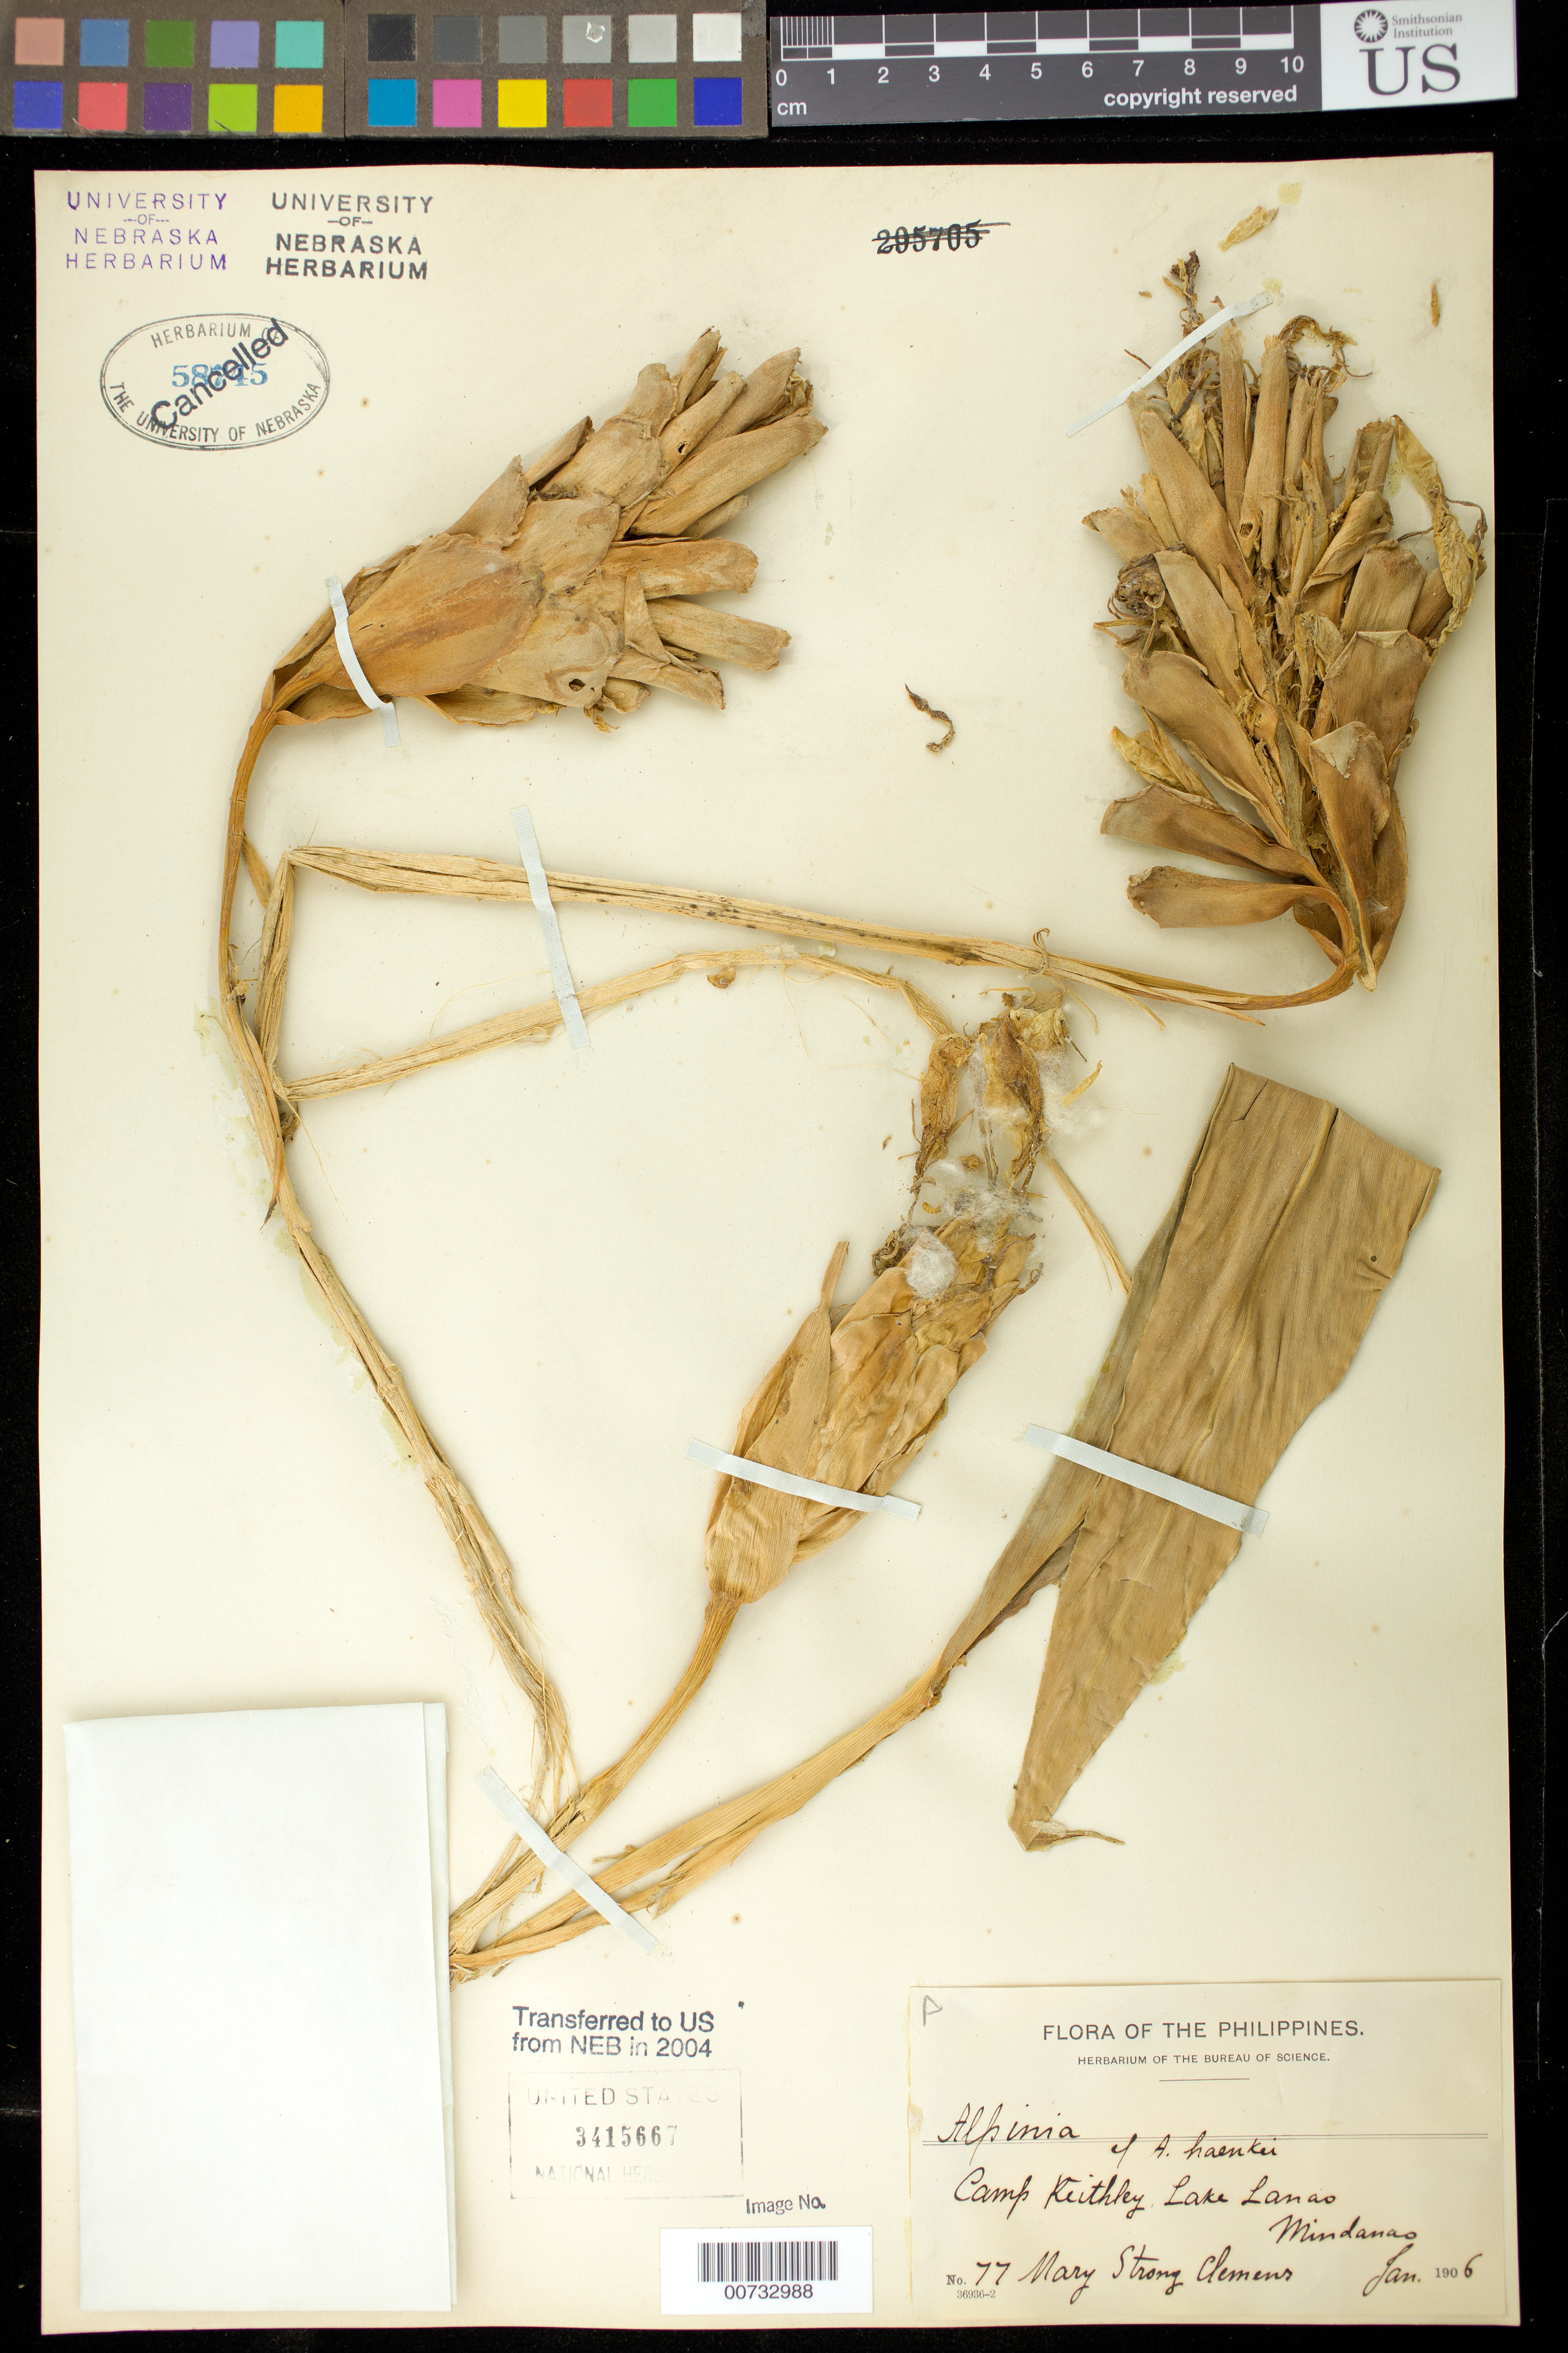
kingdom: Plantae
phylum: Tracheophyta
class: Liliopsida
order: Zingiberales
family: Zingiberaceae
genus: Hedychium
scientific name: Hedychium flavescens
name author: Carey ex Roscoe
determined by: Docot, Rudolph Valentino A.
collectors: M. S. Clemens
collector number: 77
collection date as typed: Jan 1906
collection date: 1906-01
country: Philippines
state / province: Muslim Mindanao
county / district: Lanao del Sur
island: Mindanao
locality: Camp Keithley, Lake Lanao.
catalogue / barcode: US 3415667